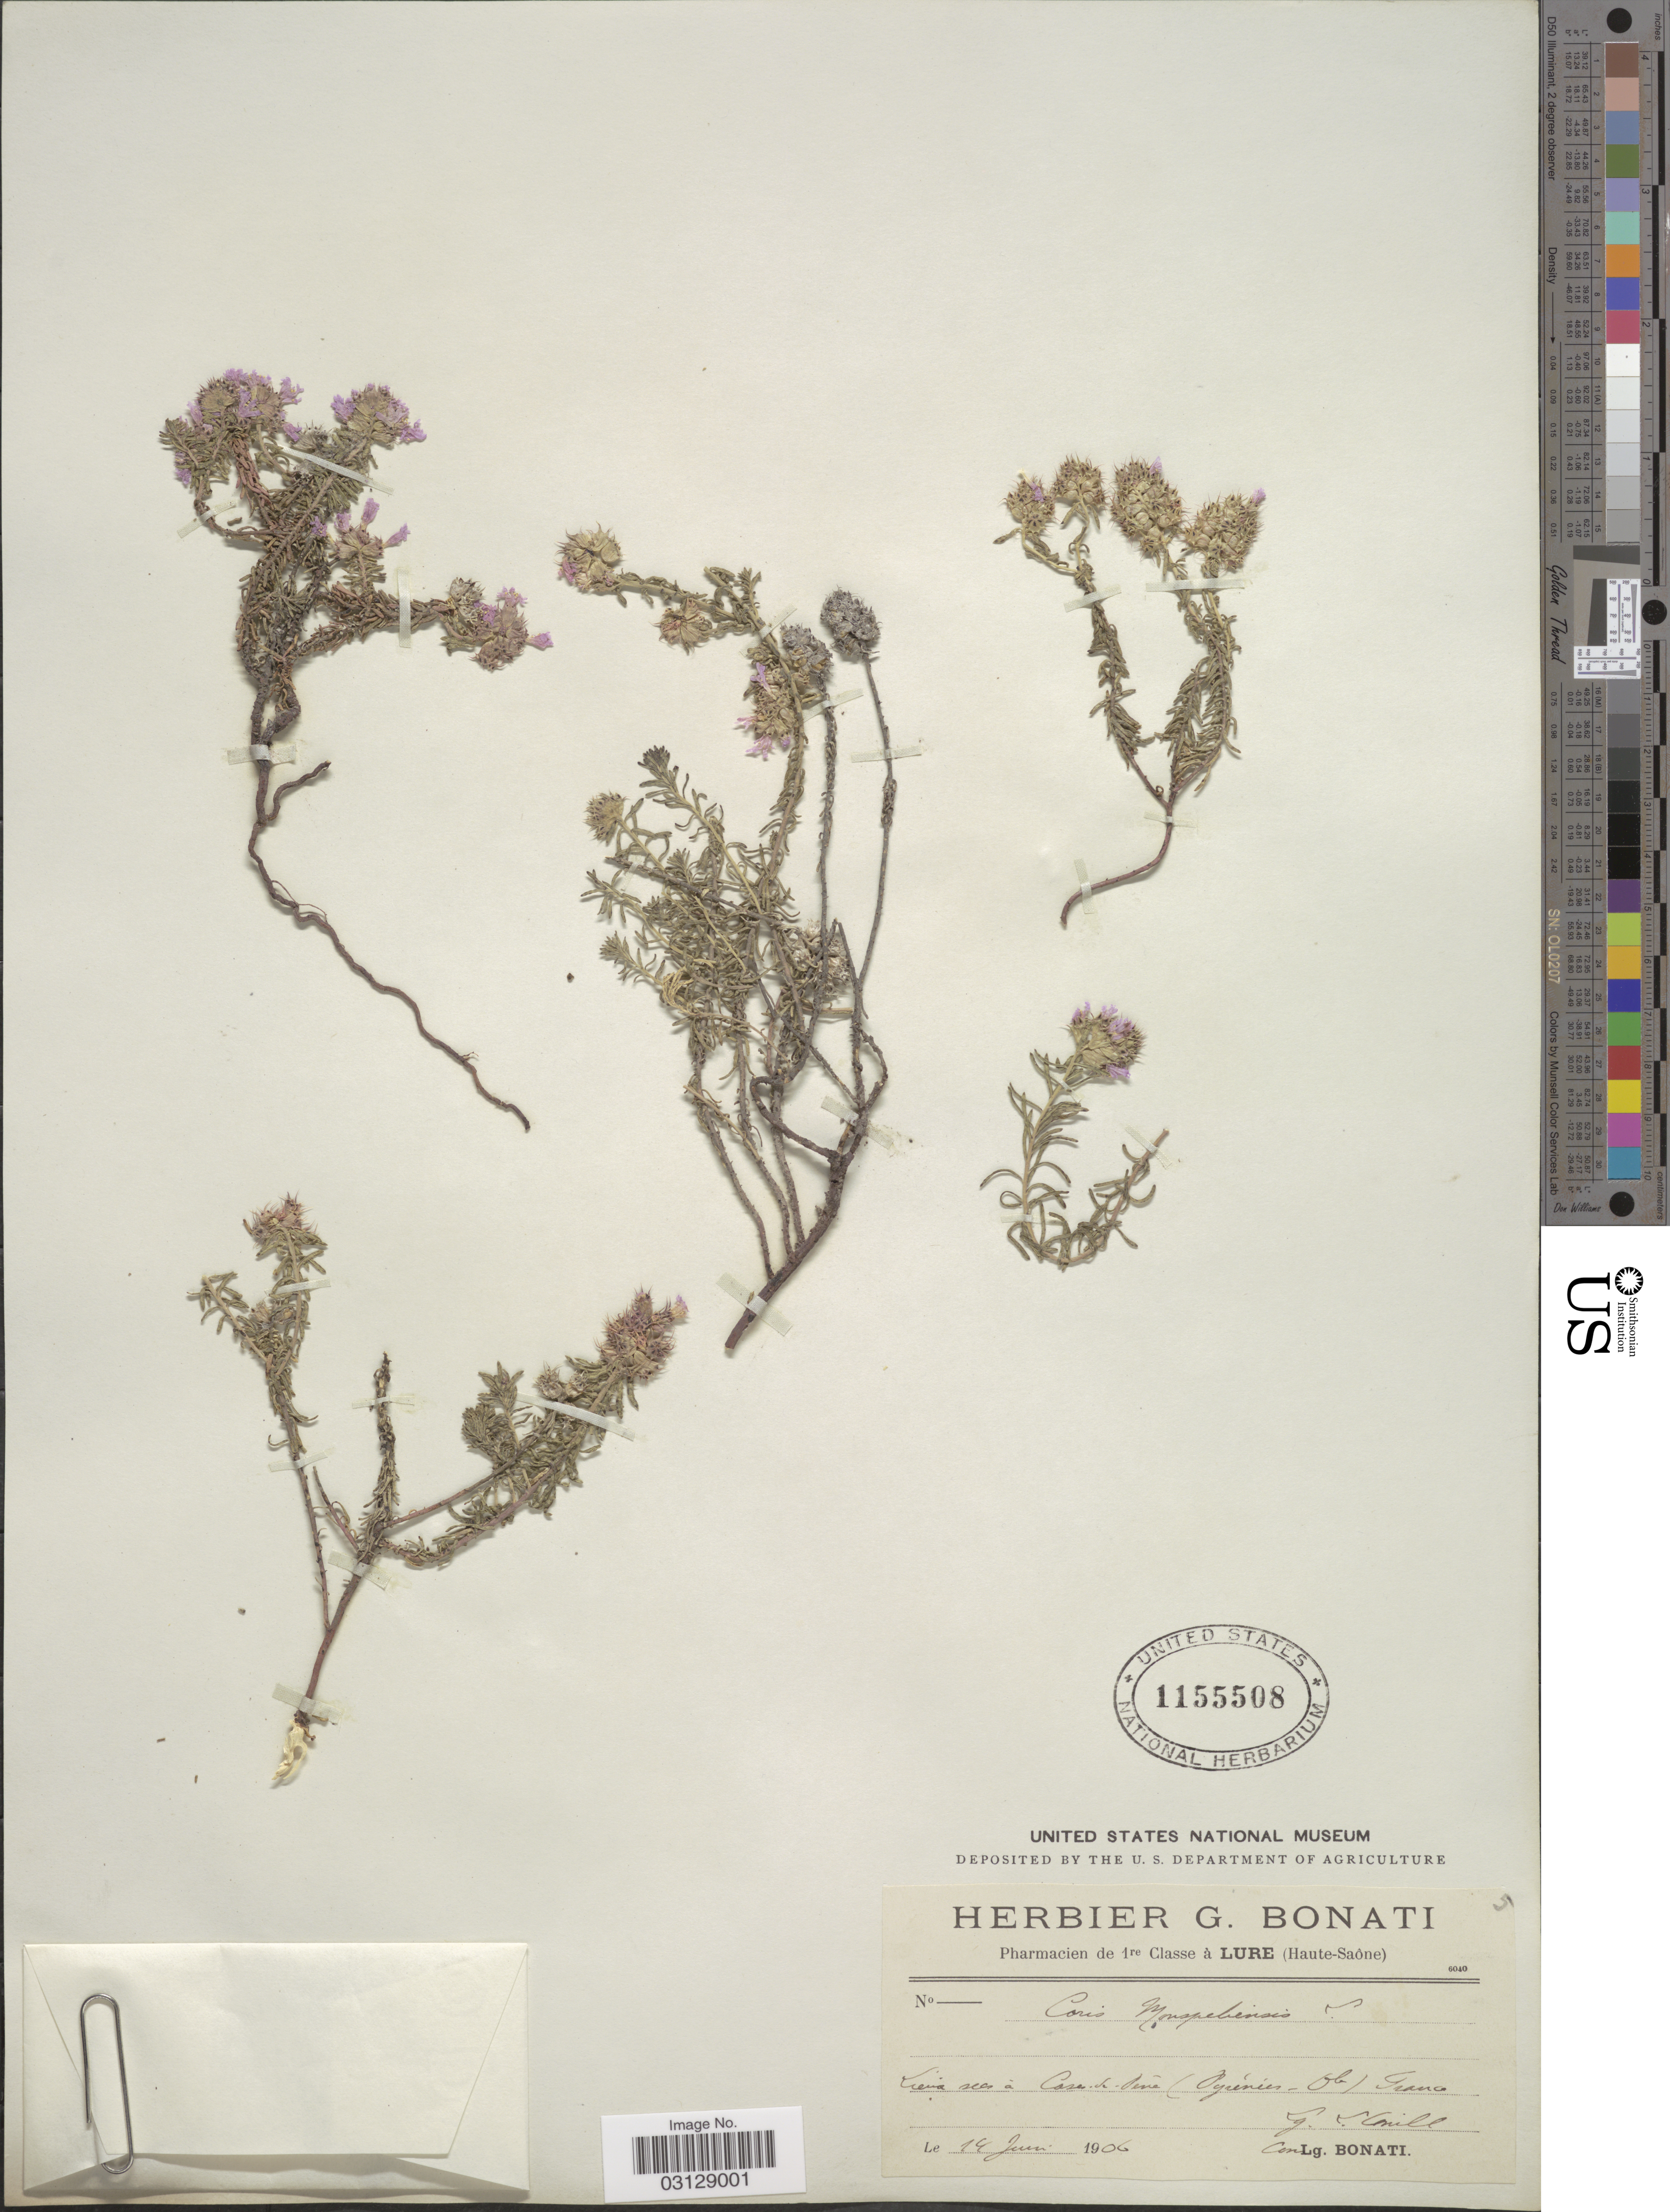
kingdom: Plantae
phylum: Tracheophyta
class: Magnoliopsida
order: Ericales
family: Primulaceae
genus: Coris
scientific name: Coris monspeliensis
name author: L.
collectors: Conill, L. & G. Bonati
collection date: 1906-06-14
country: France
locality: Lieux seca à Case-di-Pená (Pyrénées-Ob).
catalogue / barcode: US 1155508